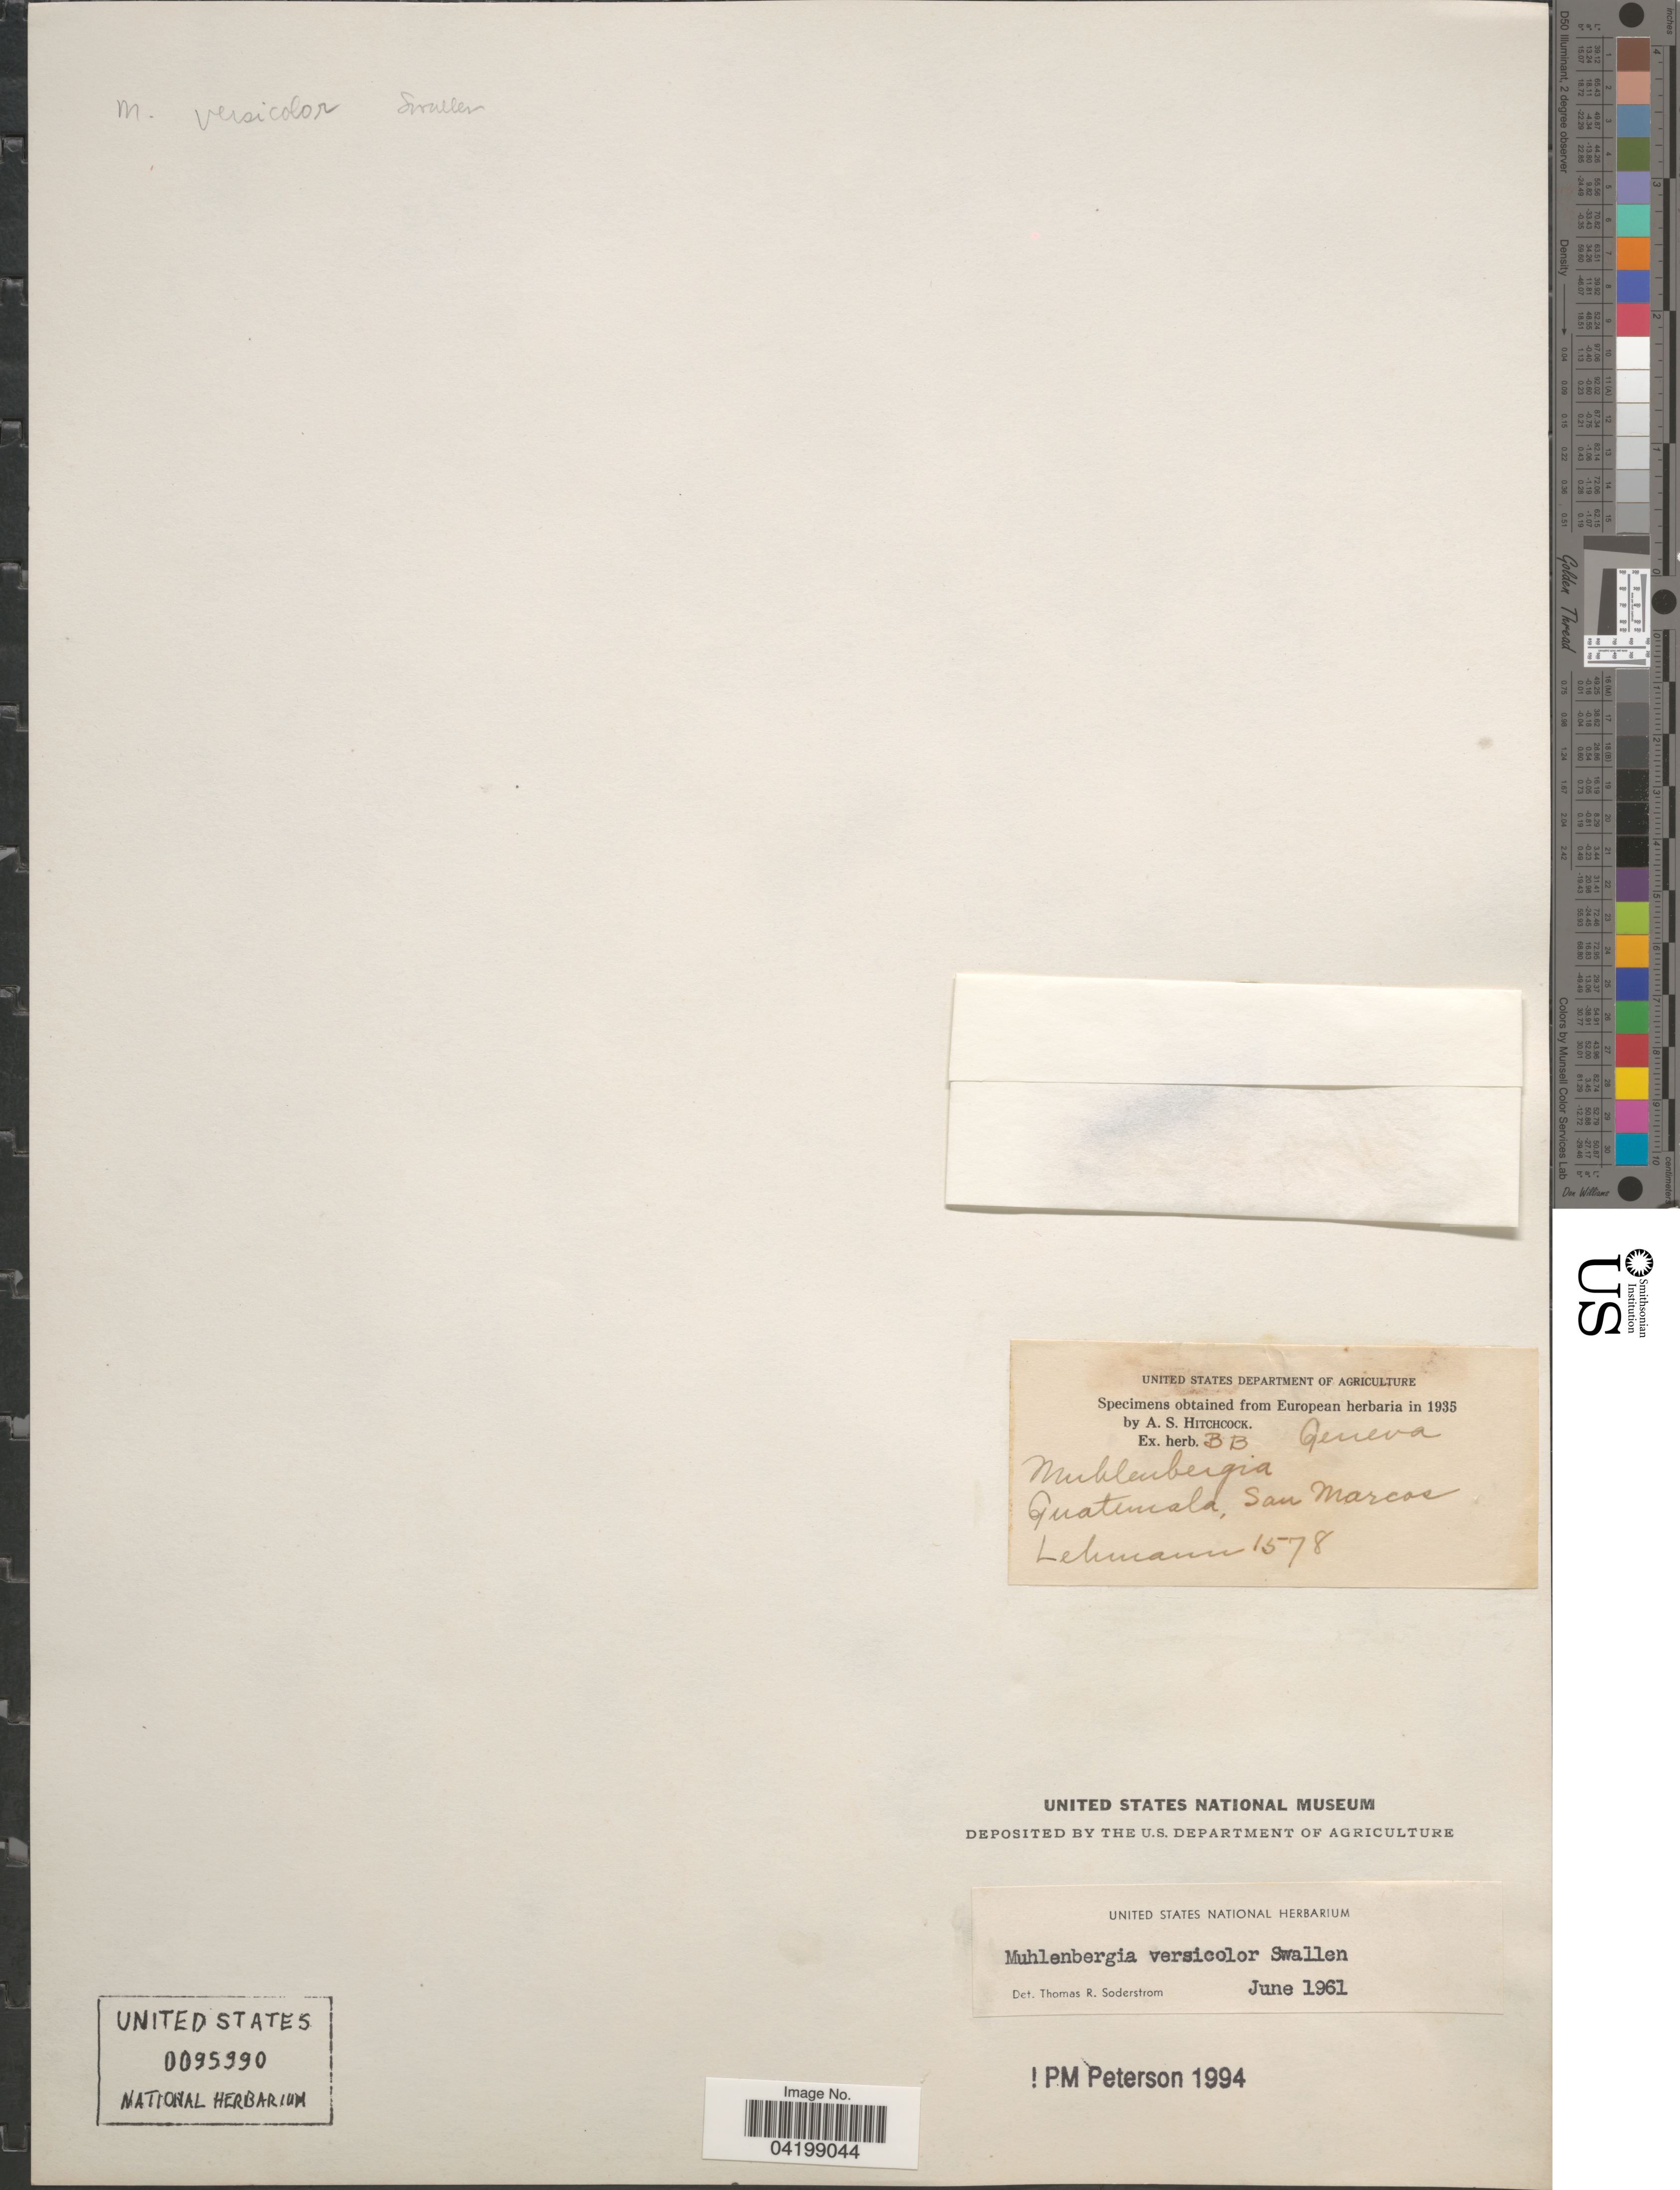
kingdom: Plantae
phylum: Tracheophyta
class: Liliopsida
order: Poales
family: Poaceae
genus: Muhlenbergia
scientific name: Muhlenbergia versicolor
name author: Swallen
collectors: -. Lehmann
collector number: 1578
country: Guatemala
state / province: San Marcos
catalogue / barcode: US 95990